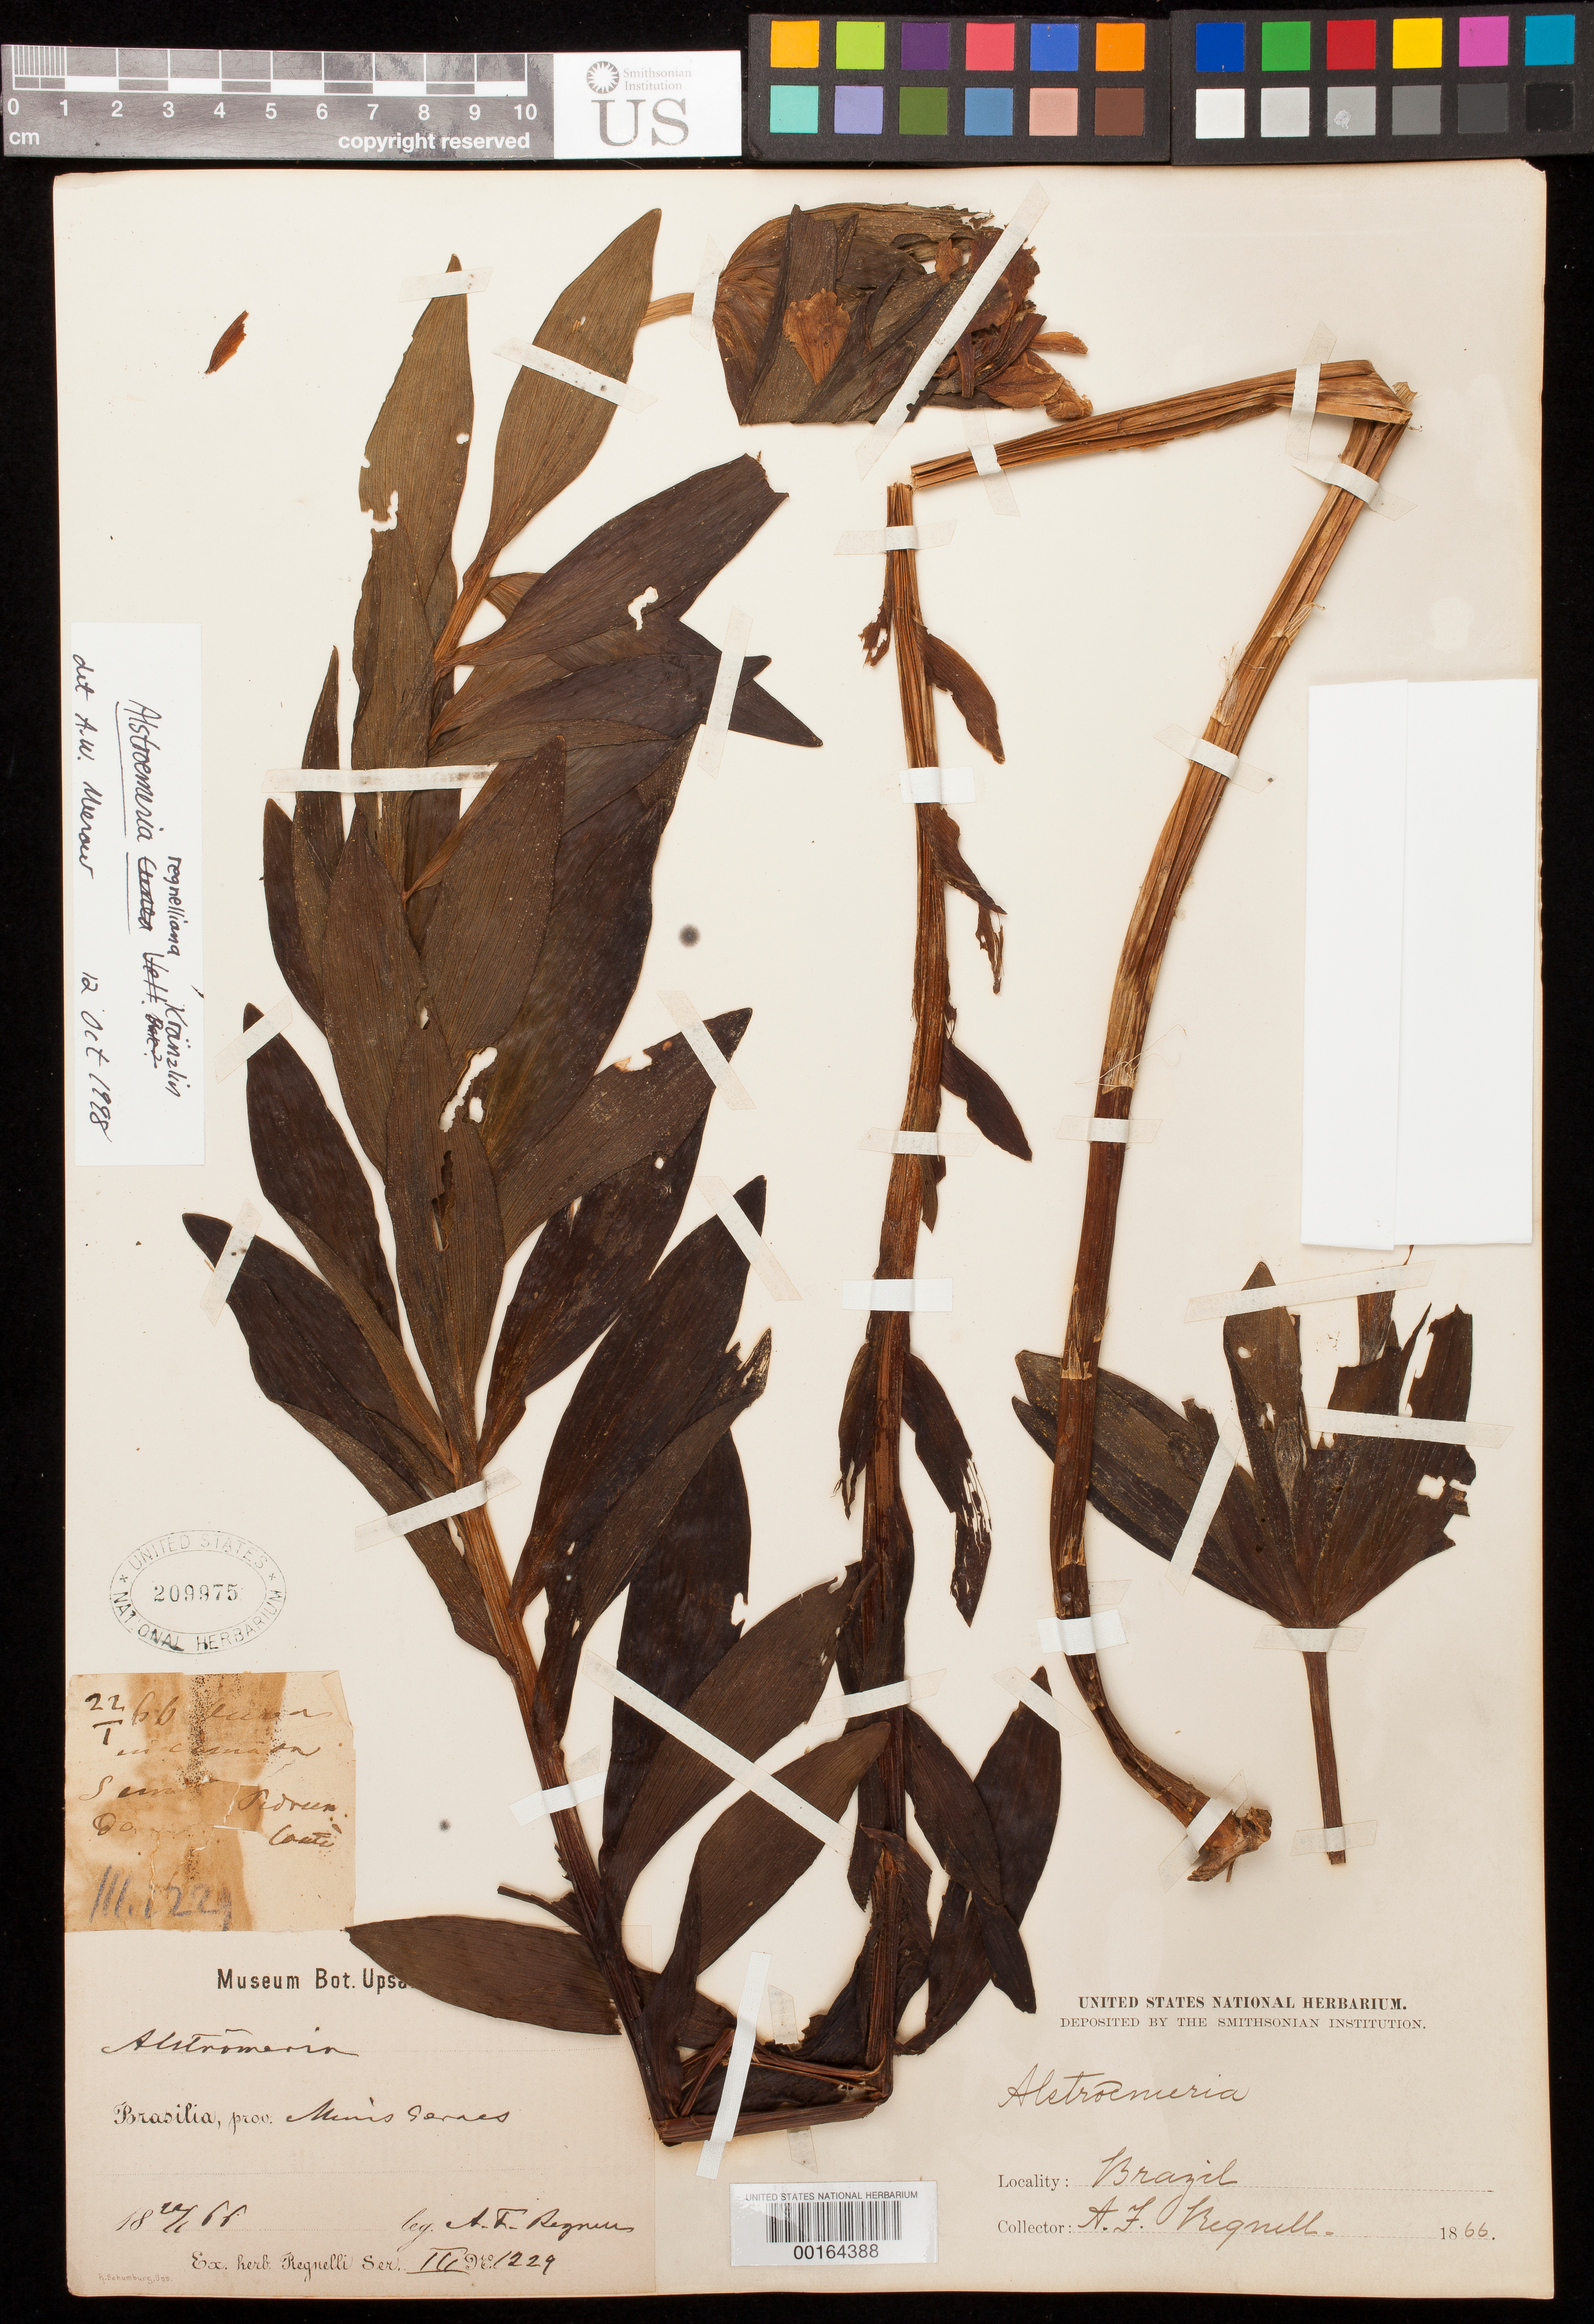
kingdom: Plantae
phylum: Tracheophyta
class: Liliopsida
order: Liliales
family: Alstroemeriaceae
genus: Alstroemeria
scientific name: Alstroemeria regnelliana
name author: Kraenzl.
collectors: A. F. Regnell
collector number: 1229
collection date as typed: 21 Jan 1866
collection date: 1866-01-21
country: Brazil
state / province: Minas Gerais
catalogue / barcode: US 209975